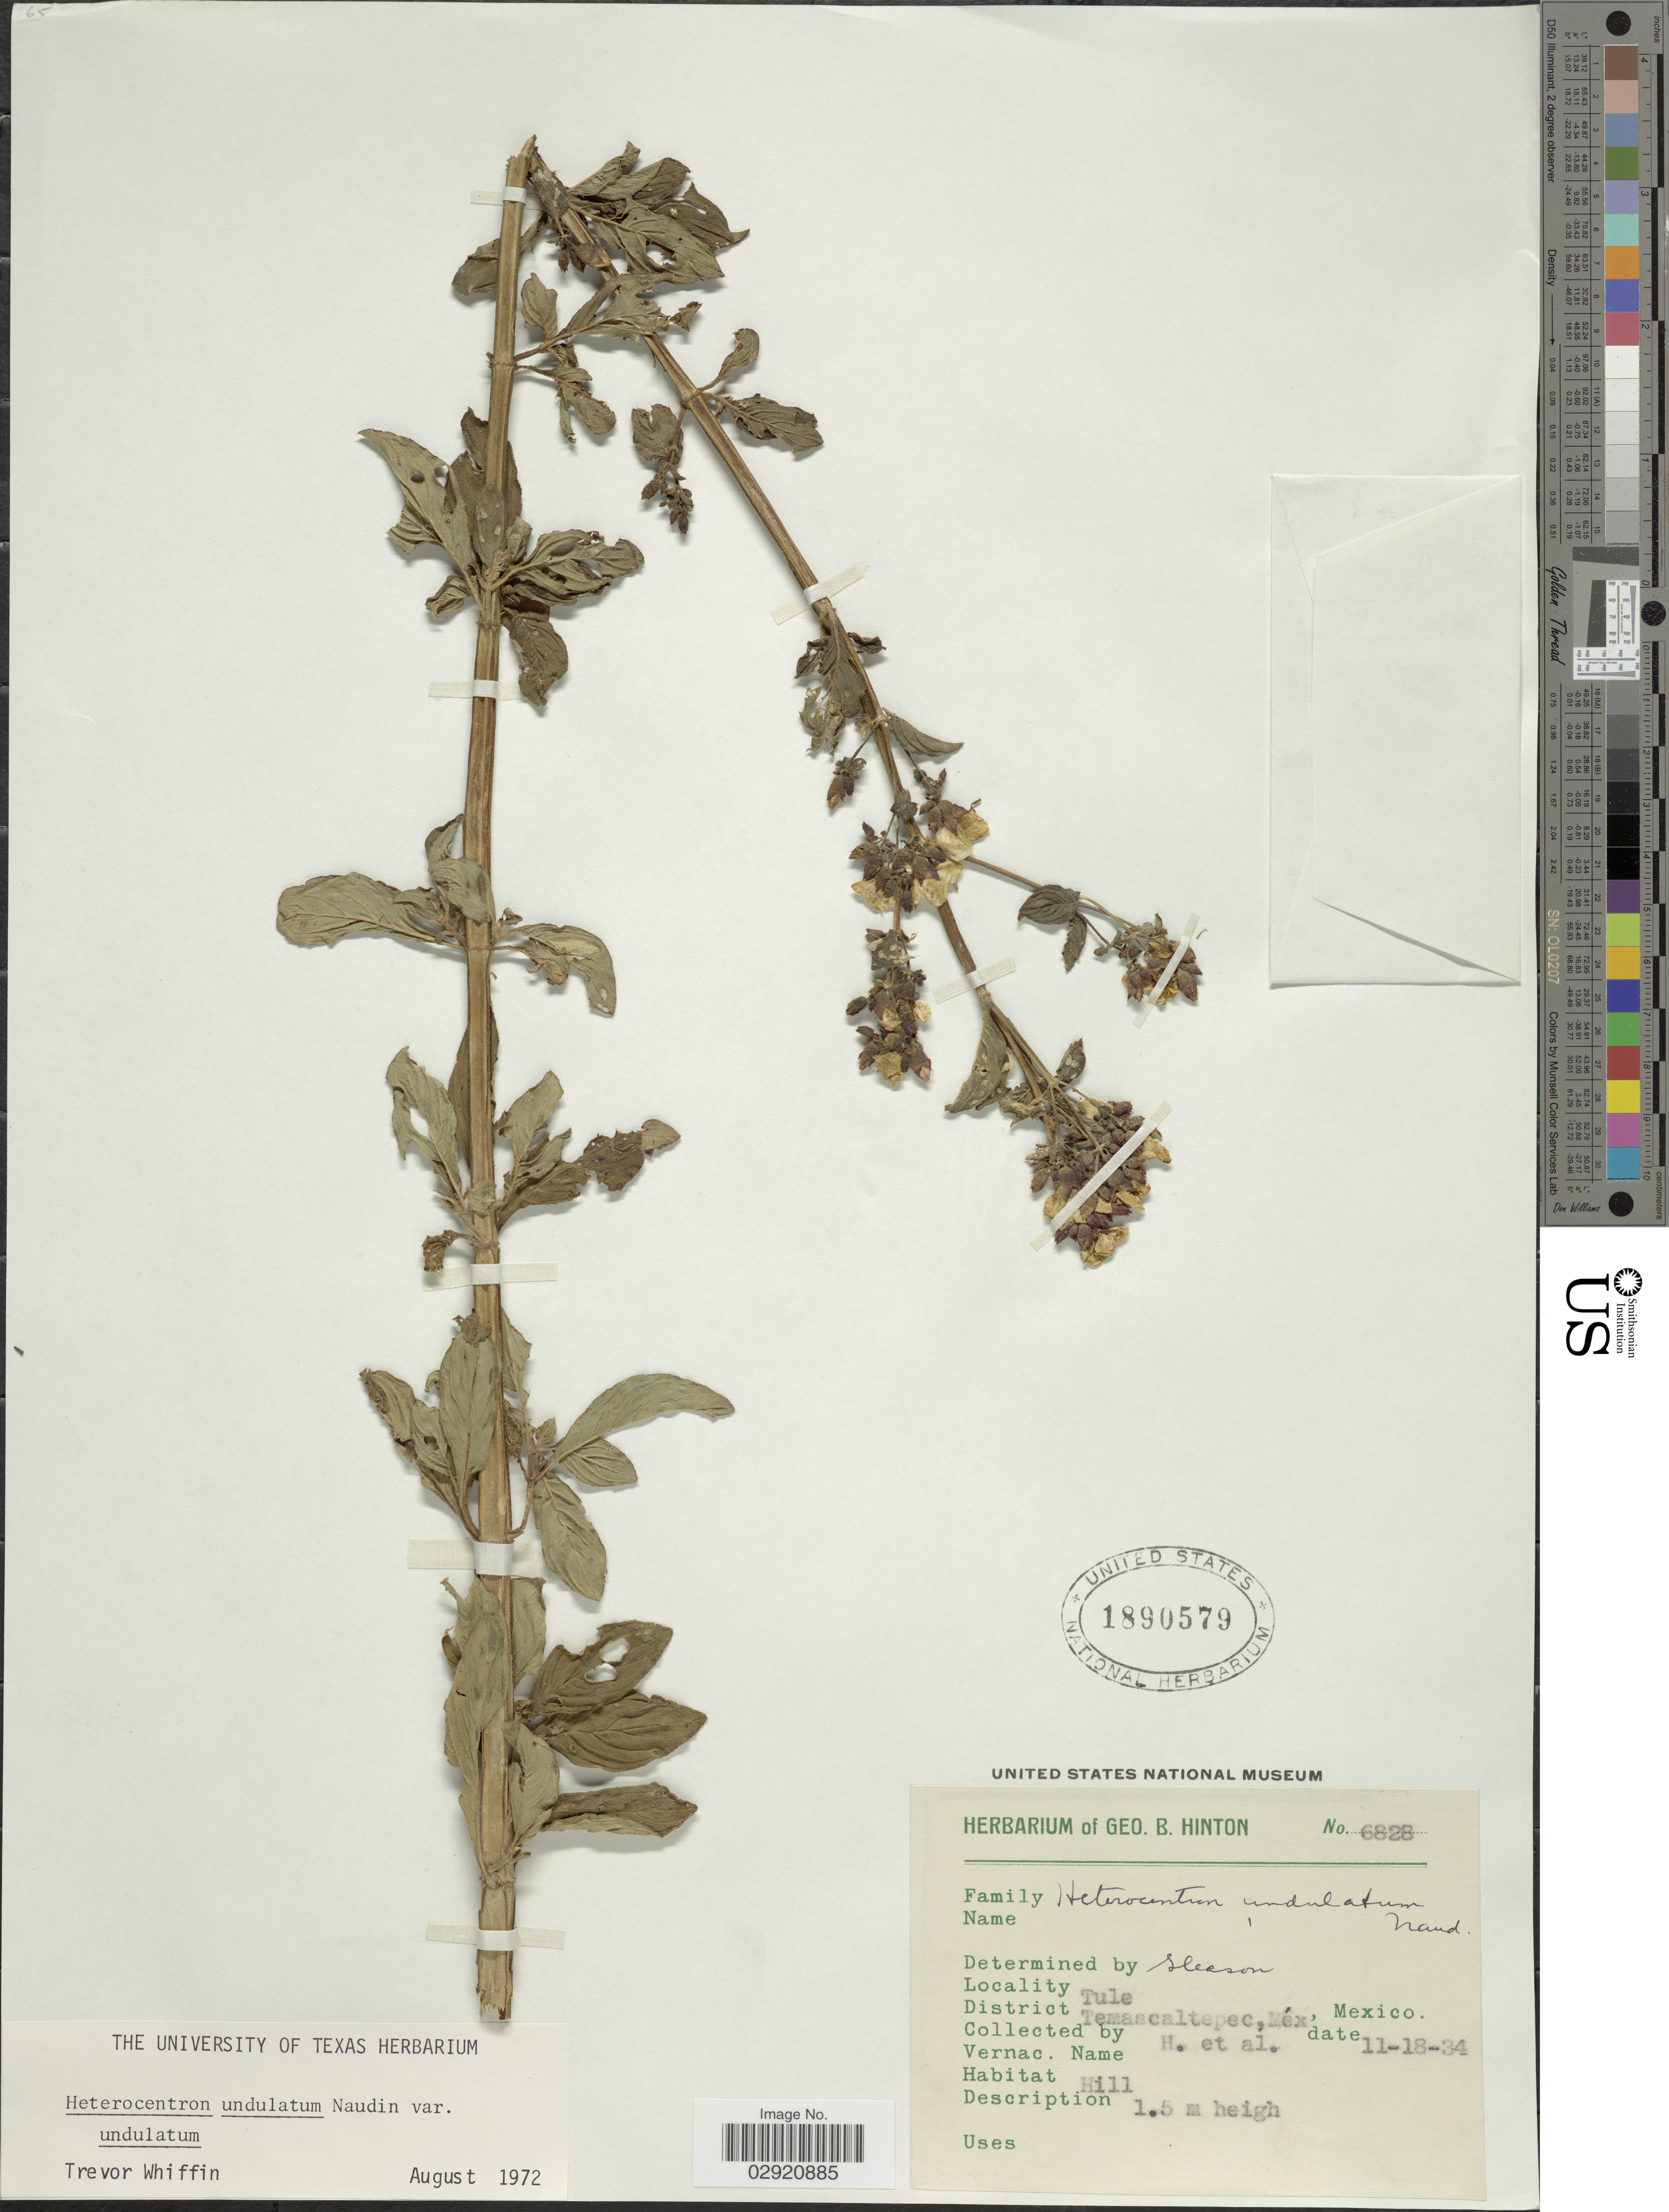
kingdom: Plantae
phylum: Tracheophyta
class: Magnoliopsida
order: Myrtales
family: Melastomataceae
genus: Heterocentron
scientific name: Heterocentron undulatum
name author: Naudin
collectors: G. B. Hinton & et al.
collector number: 6828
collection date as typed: Transcribed d/m/y: 18/11/34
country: Mexico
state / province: México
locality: Tule. District Temascaltepec, Méx.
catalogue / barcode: US 1890579